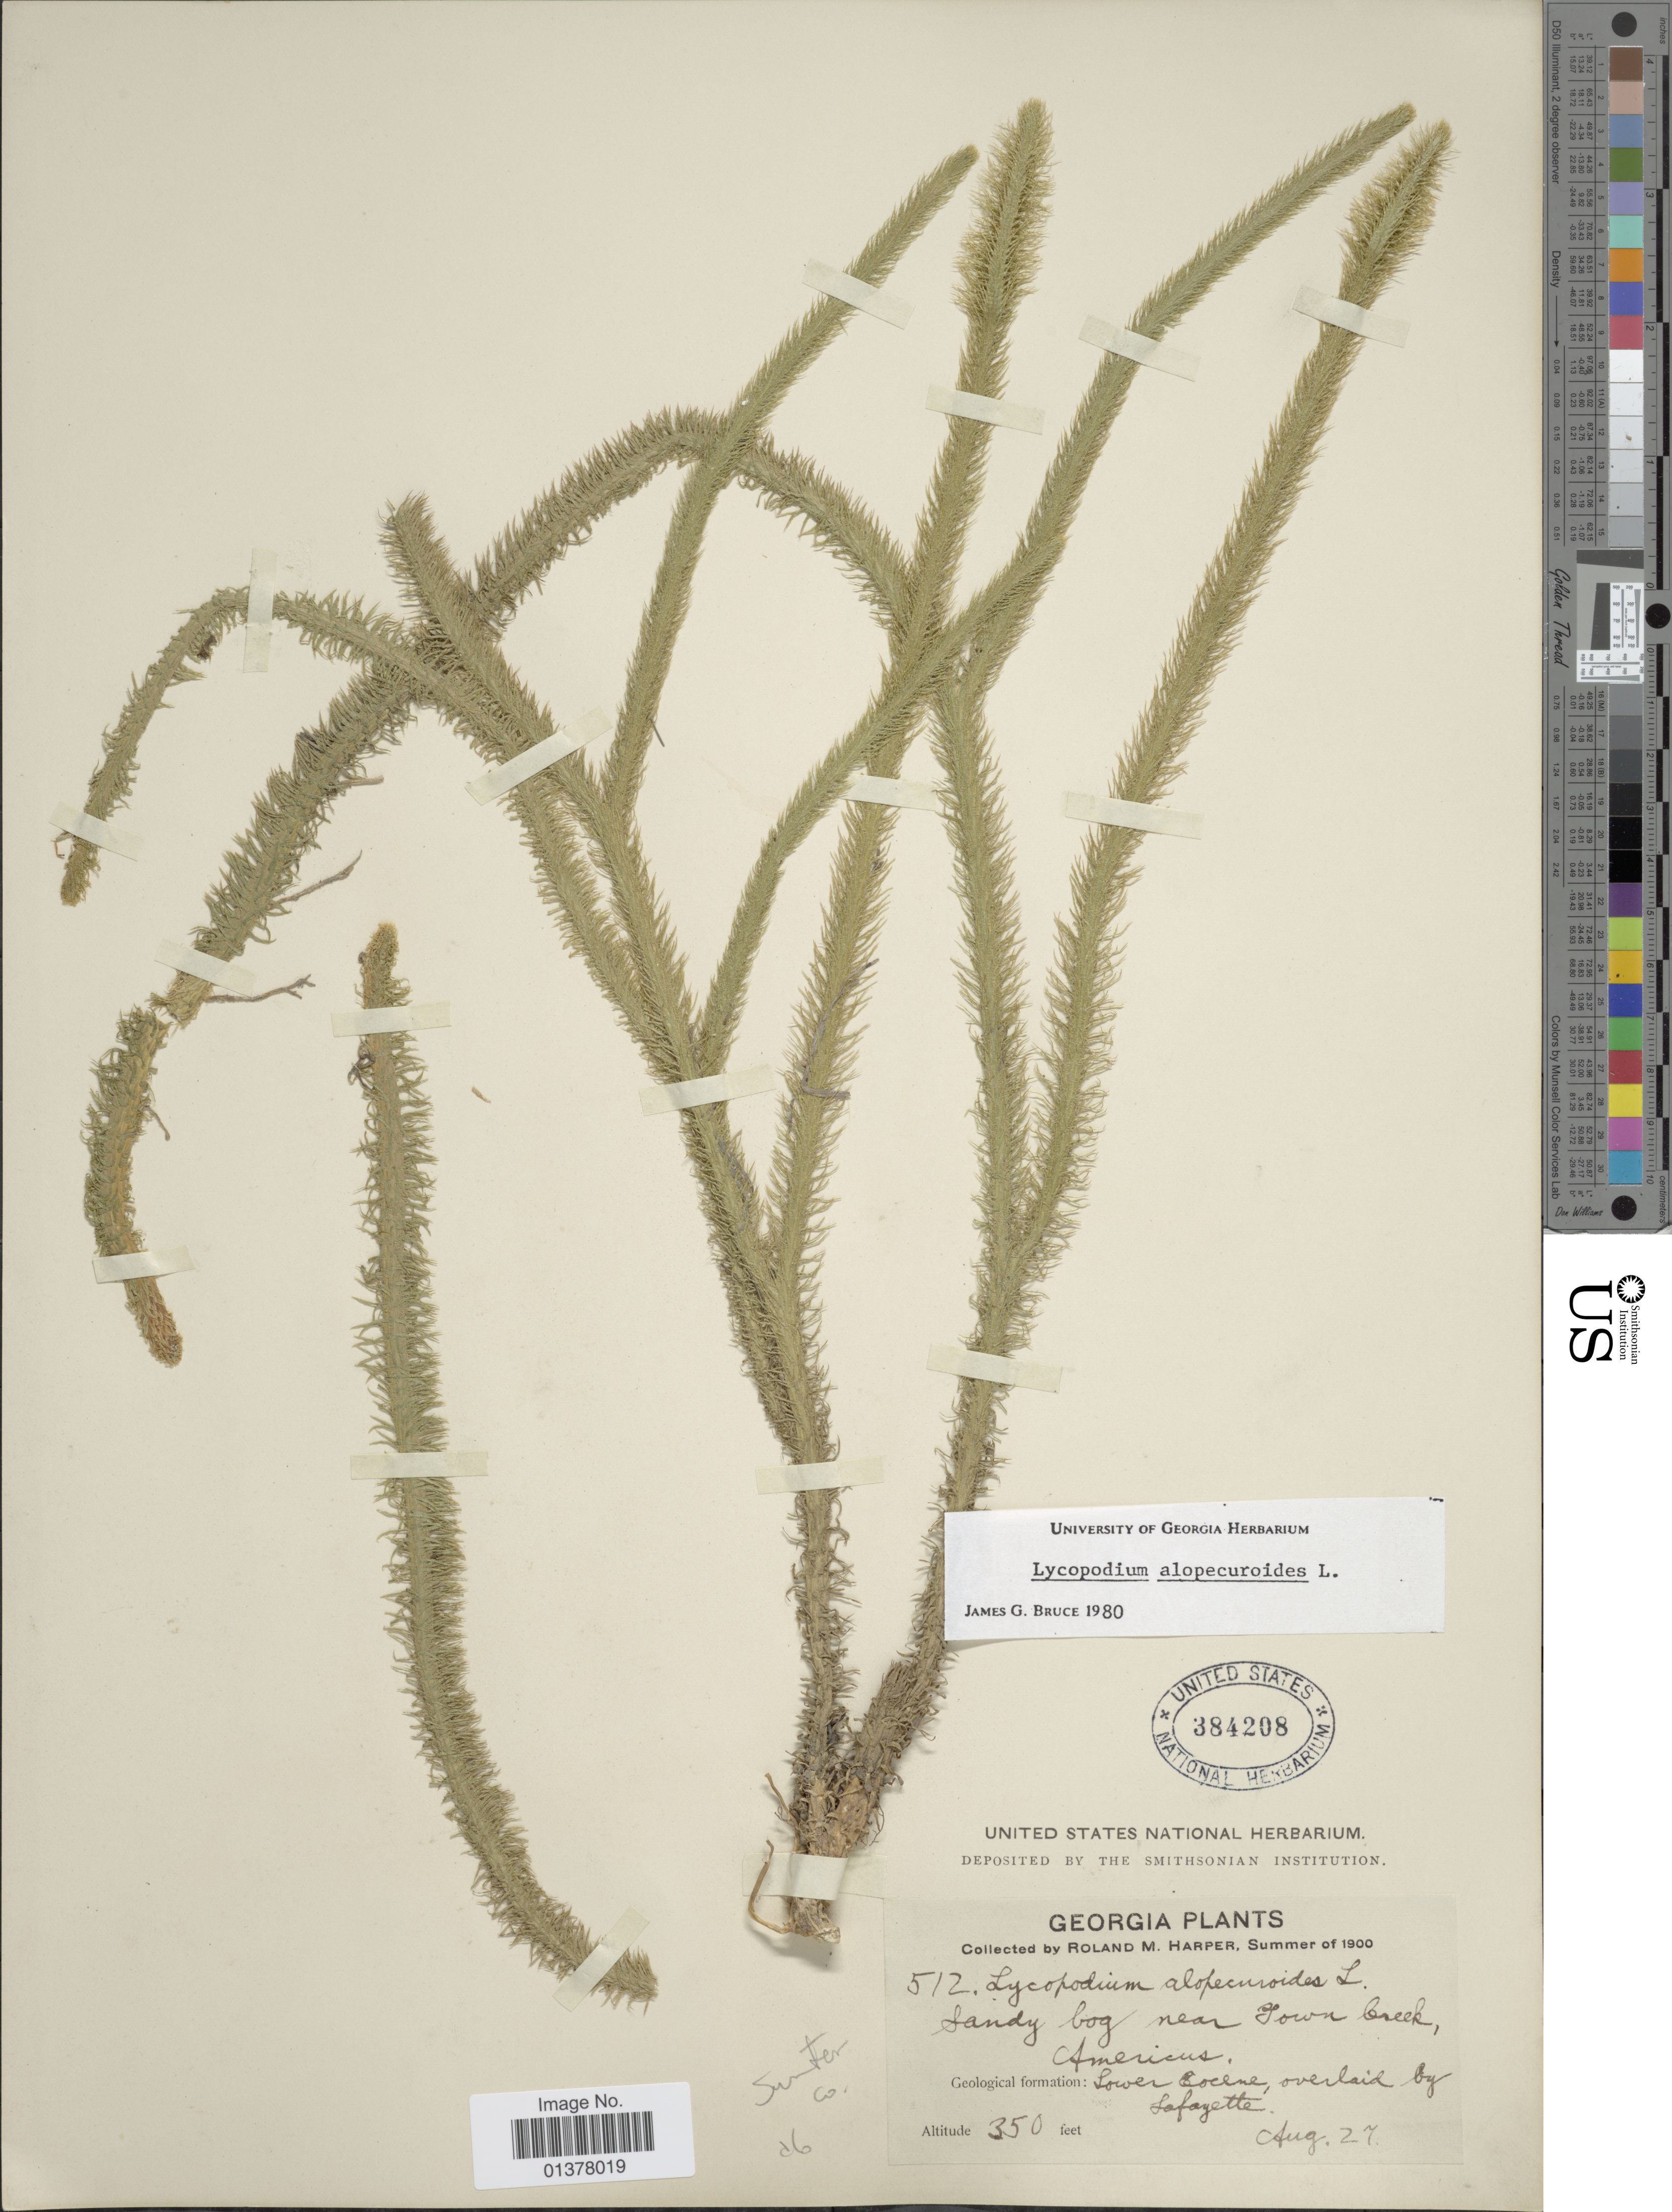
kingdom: Plantae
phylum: Tracheophyta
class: Lycopodiopsida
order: Lycopodiales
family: Lycopodiaceae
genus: Lycopodiella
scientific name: Lycopodiella alopecuroides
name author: (L.) Cranfill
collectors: R. M. Harper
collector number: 513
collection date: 1900-08-27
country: United States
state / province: Georgia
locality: Sandy bog near Town Creek, Americus, Geological formation: lower Cocene, overlaid by Lafayette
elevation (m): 107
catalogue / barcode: US 384208